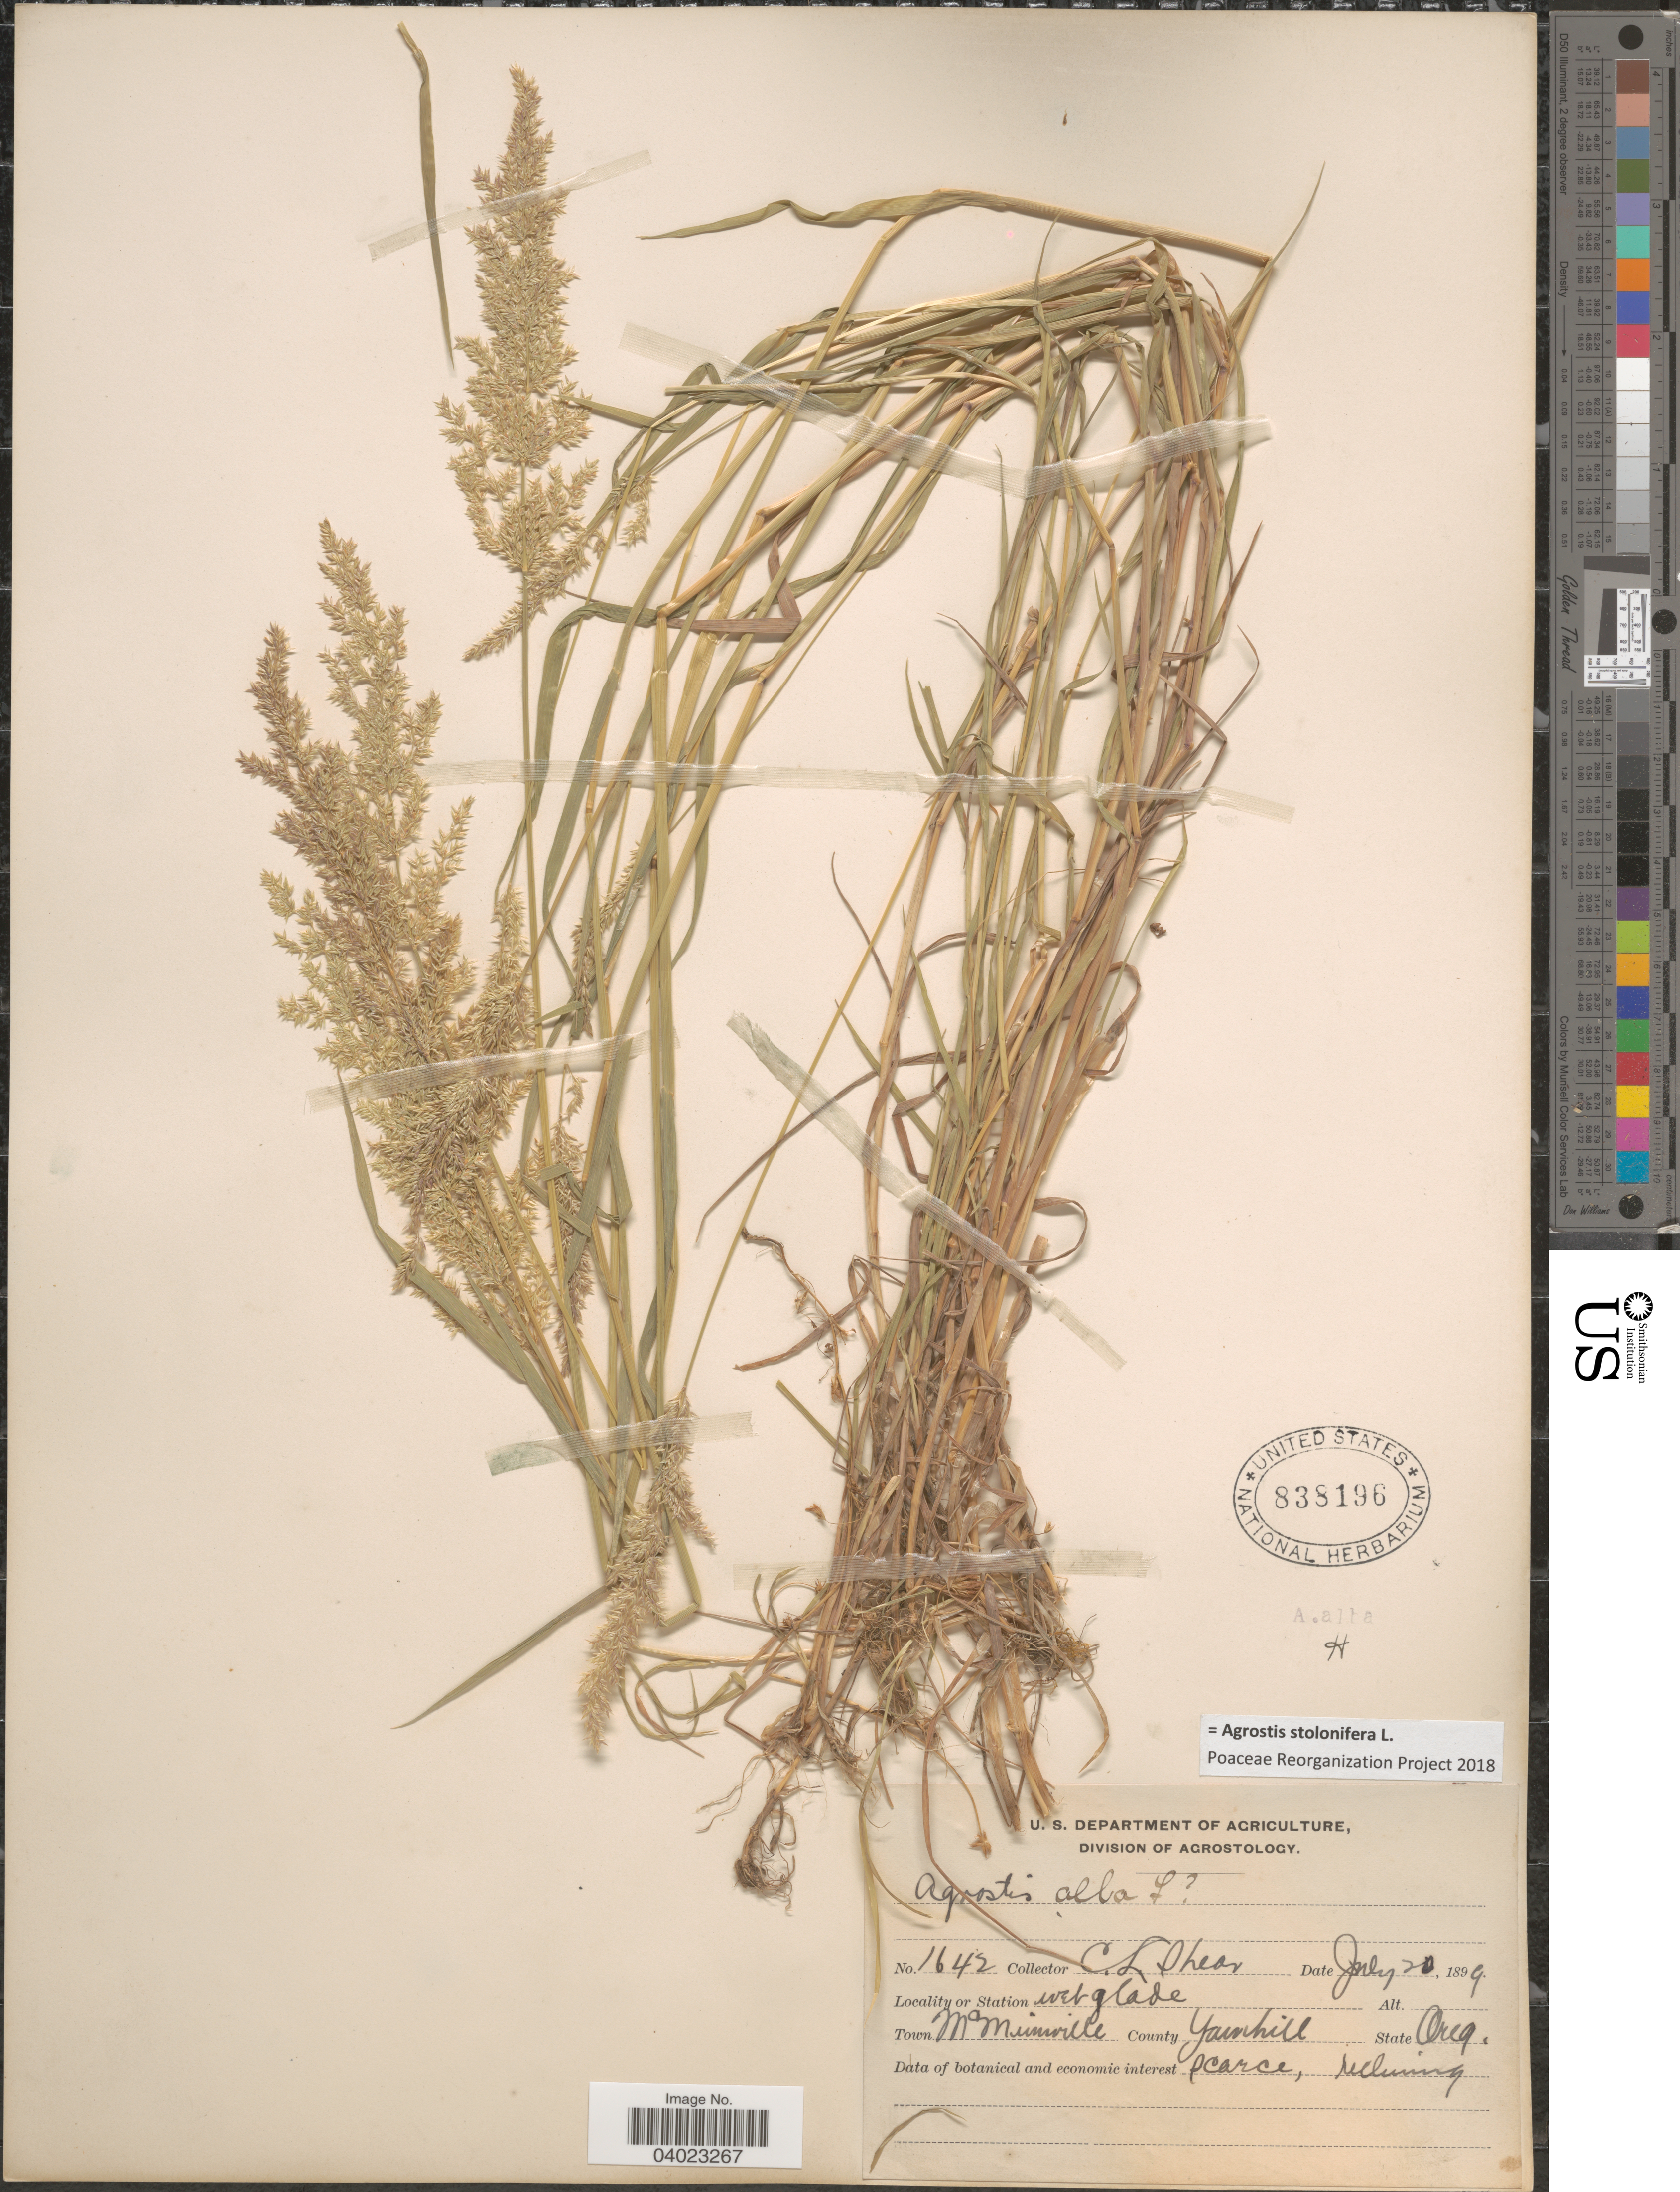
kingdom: Plantae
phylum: Tracheophyta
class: Liliopsida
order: Poales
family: Poaceae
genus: Agrostis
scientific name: Agrostis stolonifera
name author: L.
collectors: C. L. Shear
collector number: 1642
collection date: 1899-07-20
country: United States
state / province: Oregon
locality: Town McMinnville. County Yamhill.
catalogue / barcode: US 838196